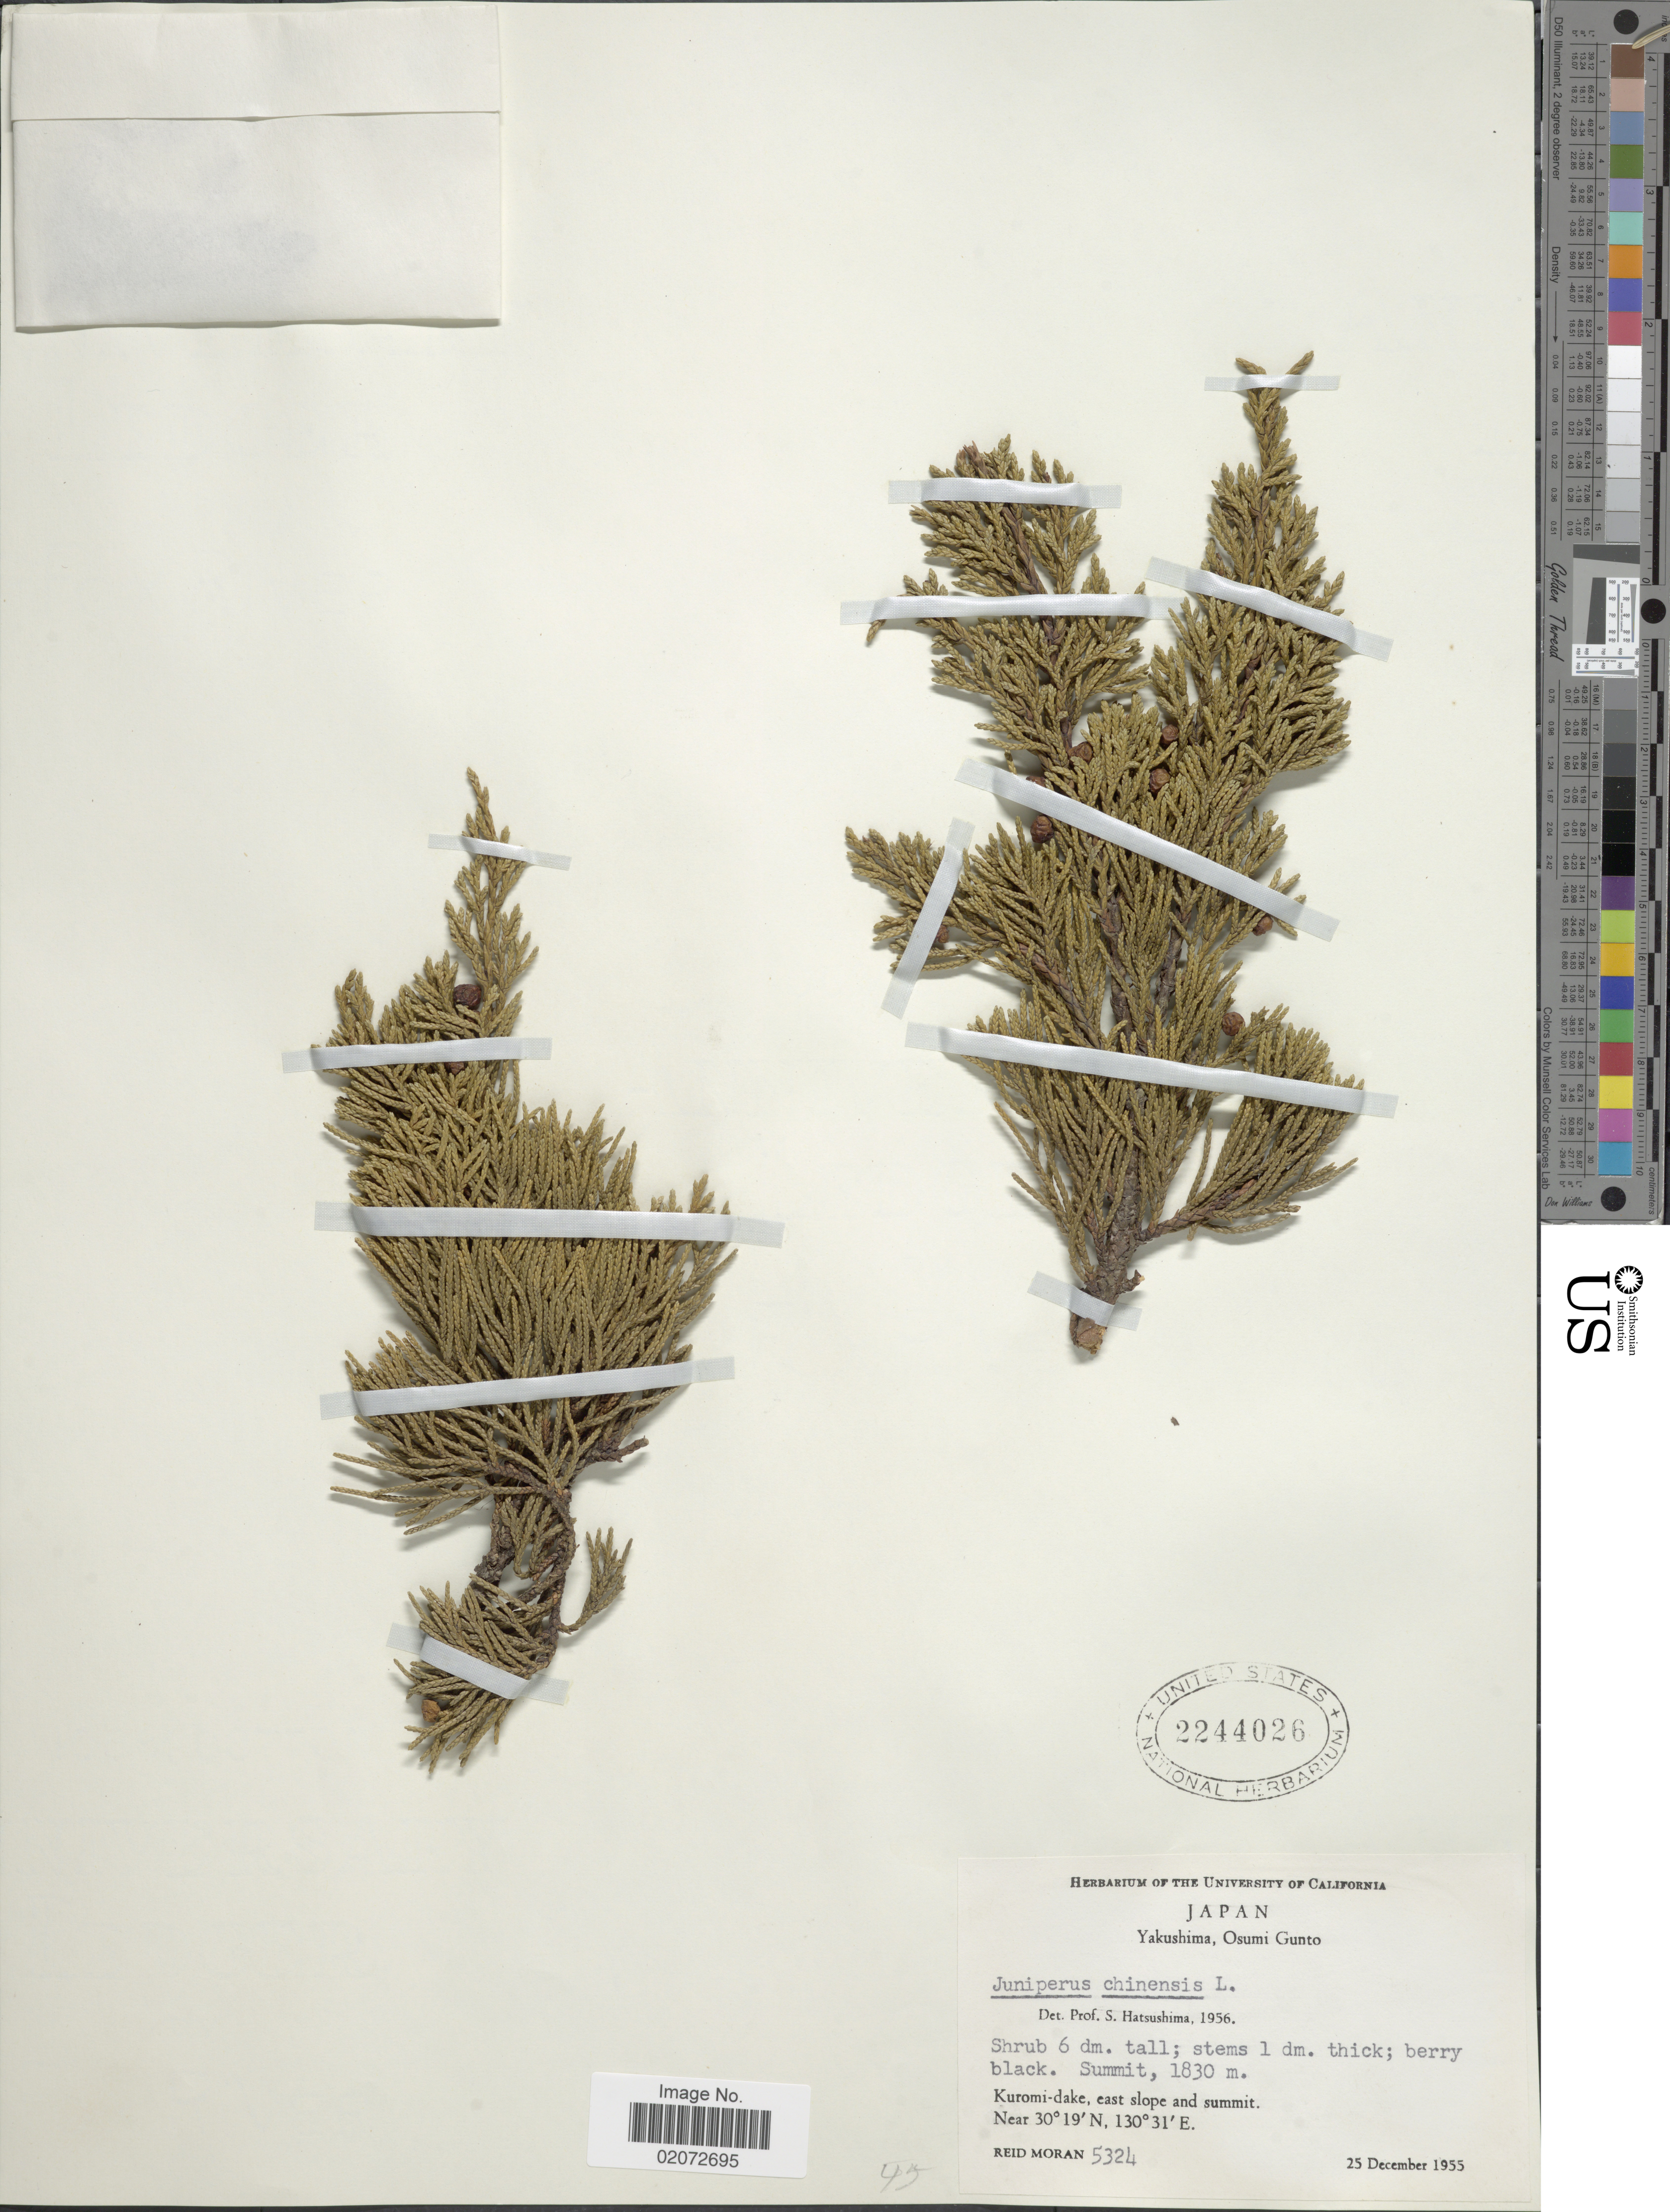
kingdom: Plantae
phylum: Tracheophyta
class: Pinopsida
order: Pinales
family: Cupressaceae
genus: Juniperus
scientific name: Juniperus chinensis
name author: L.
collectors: R. V. Moran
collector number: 5324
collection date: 1955-12-25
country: Japan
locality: Yakushima, Osumi Gunto, Kuromi-dake, east slope and summit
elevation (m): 1830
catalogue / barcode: US 2244026